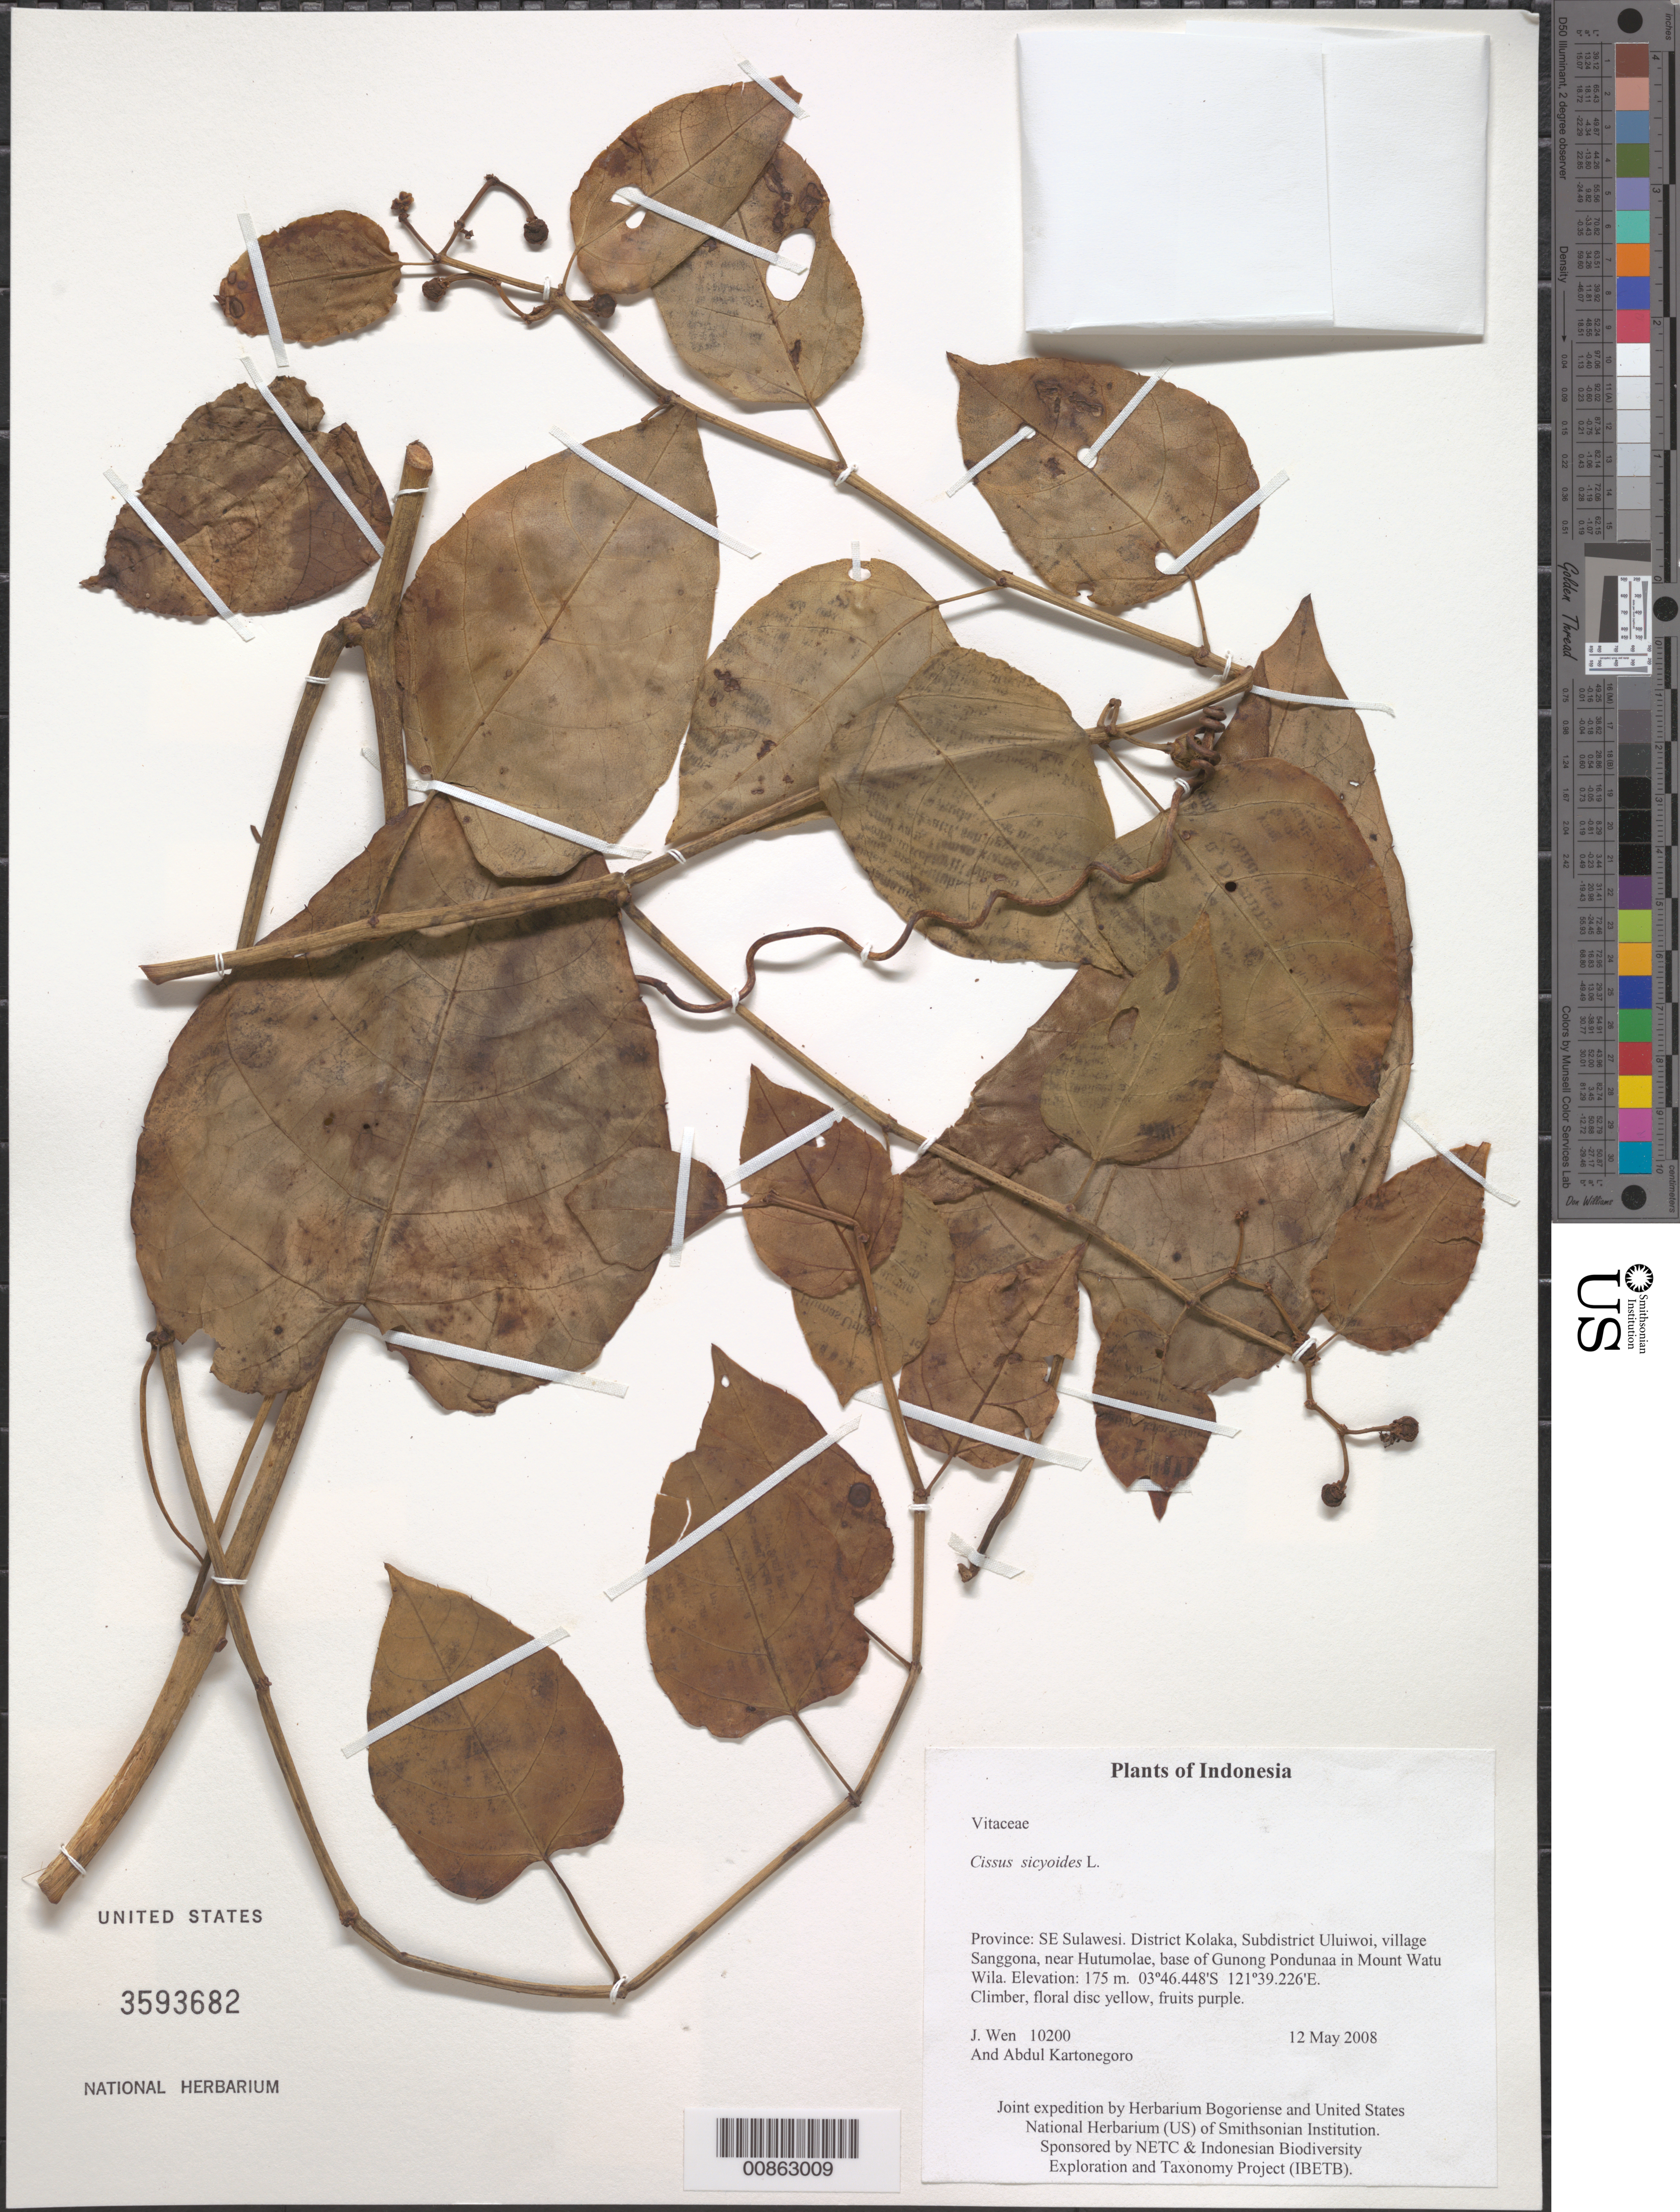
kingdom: Plantae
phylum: Tracheophyta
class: Magnoliopsida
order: Vitales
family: Vitaceae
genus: Cissus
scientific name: Cissus sicyoides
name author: L.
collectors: J. Wen & A. Kartonegoro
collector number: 10200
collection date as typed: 12 May 2008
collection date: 2008-05-12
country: Indonesia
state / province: Sulawesi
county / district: Sulawesi Tenggara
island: Sulawesi [Celebes]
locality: District Kolaka, Subdistrict Uluiwoi, village Sanggona, near Hutumolae, base of Gunong Pondunaa in Mount Watu Wila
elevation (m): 175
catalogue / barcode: US 3593682